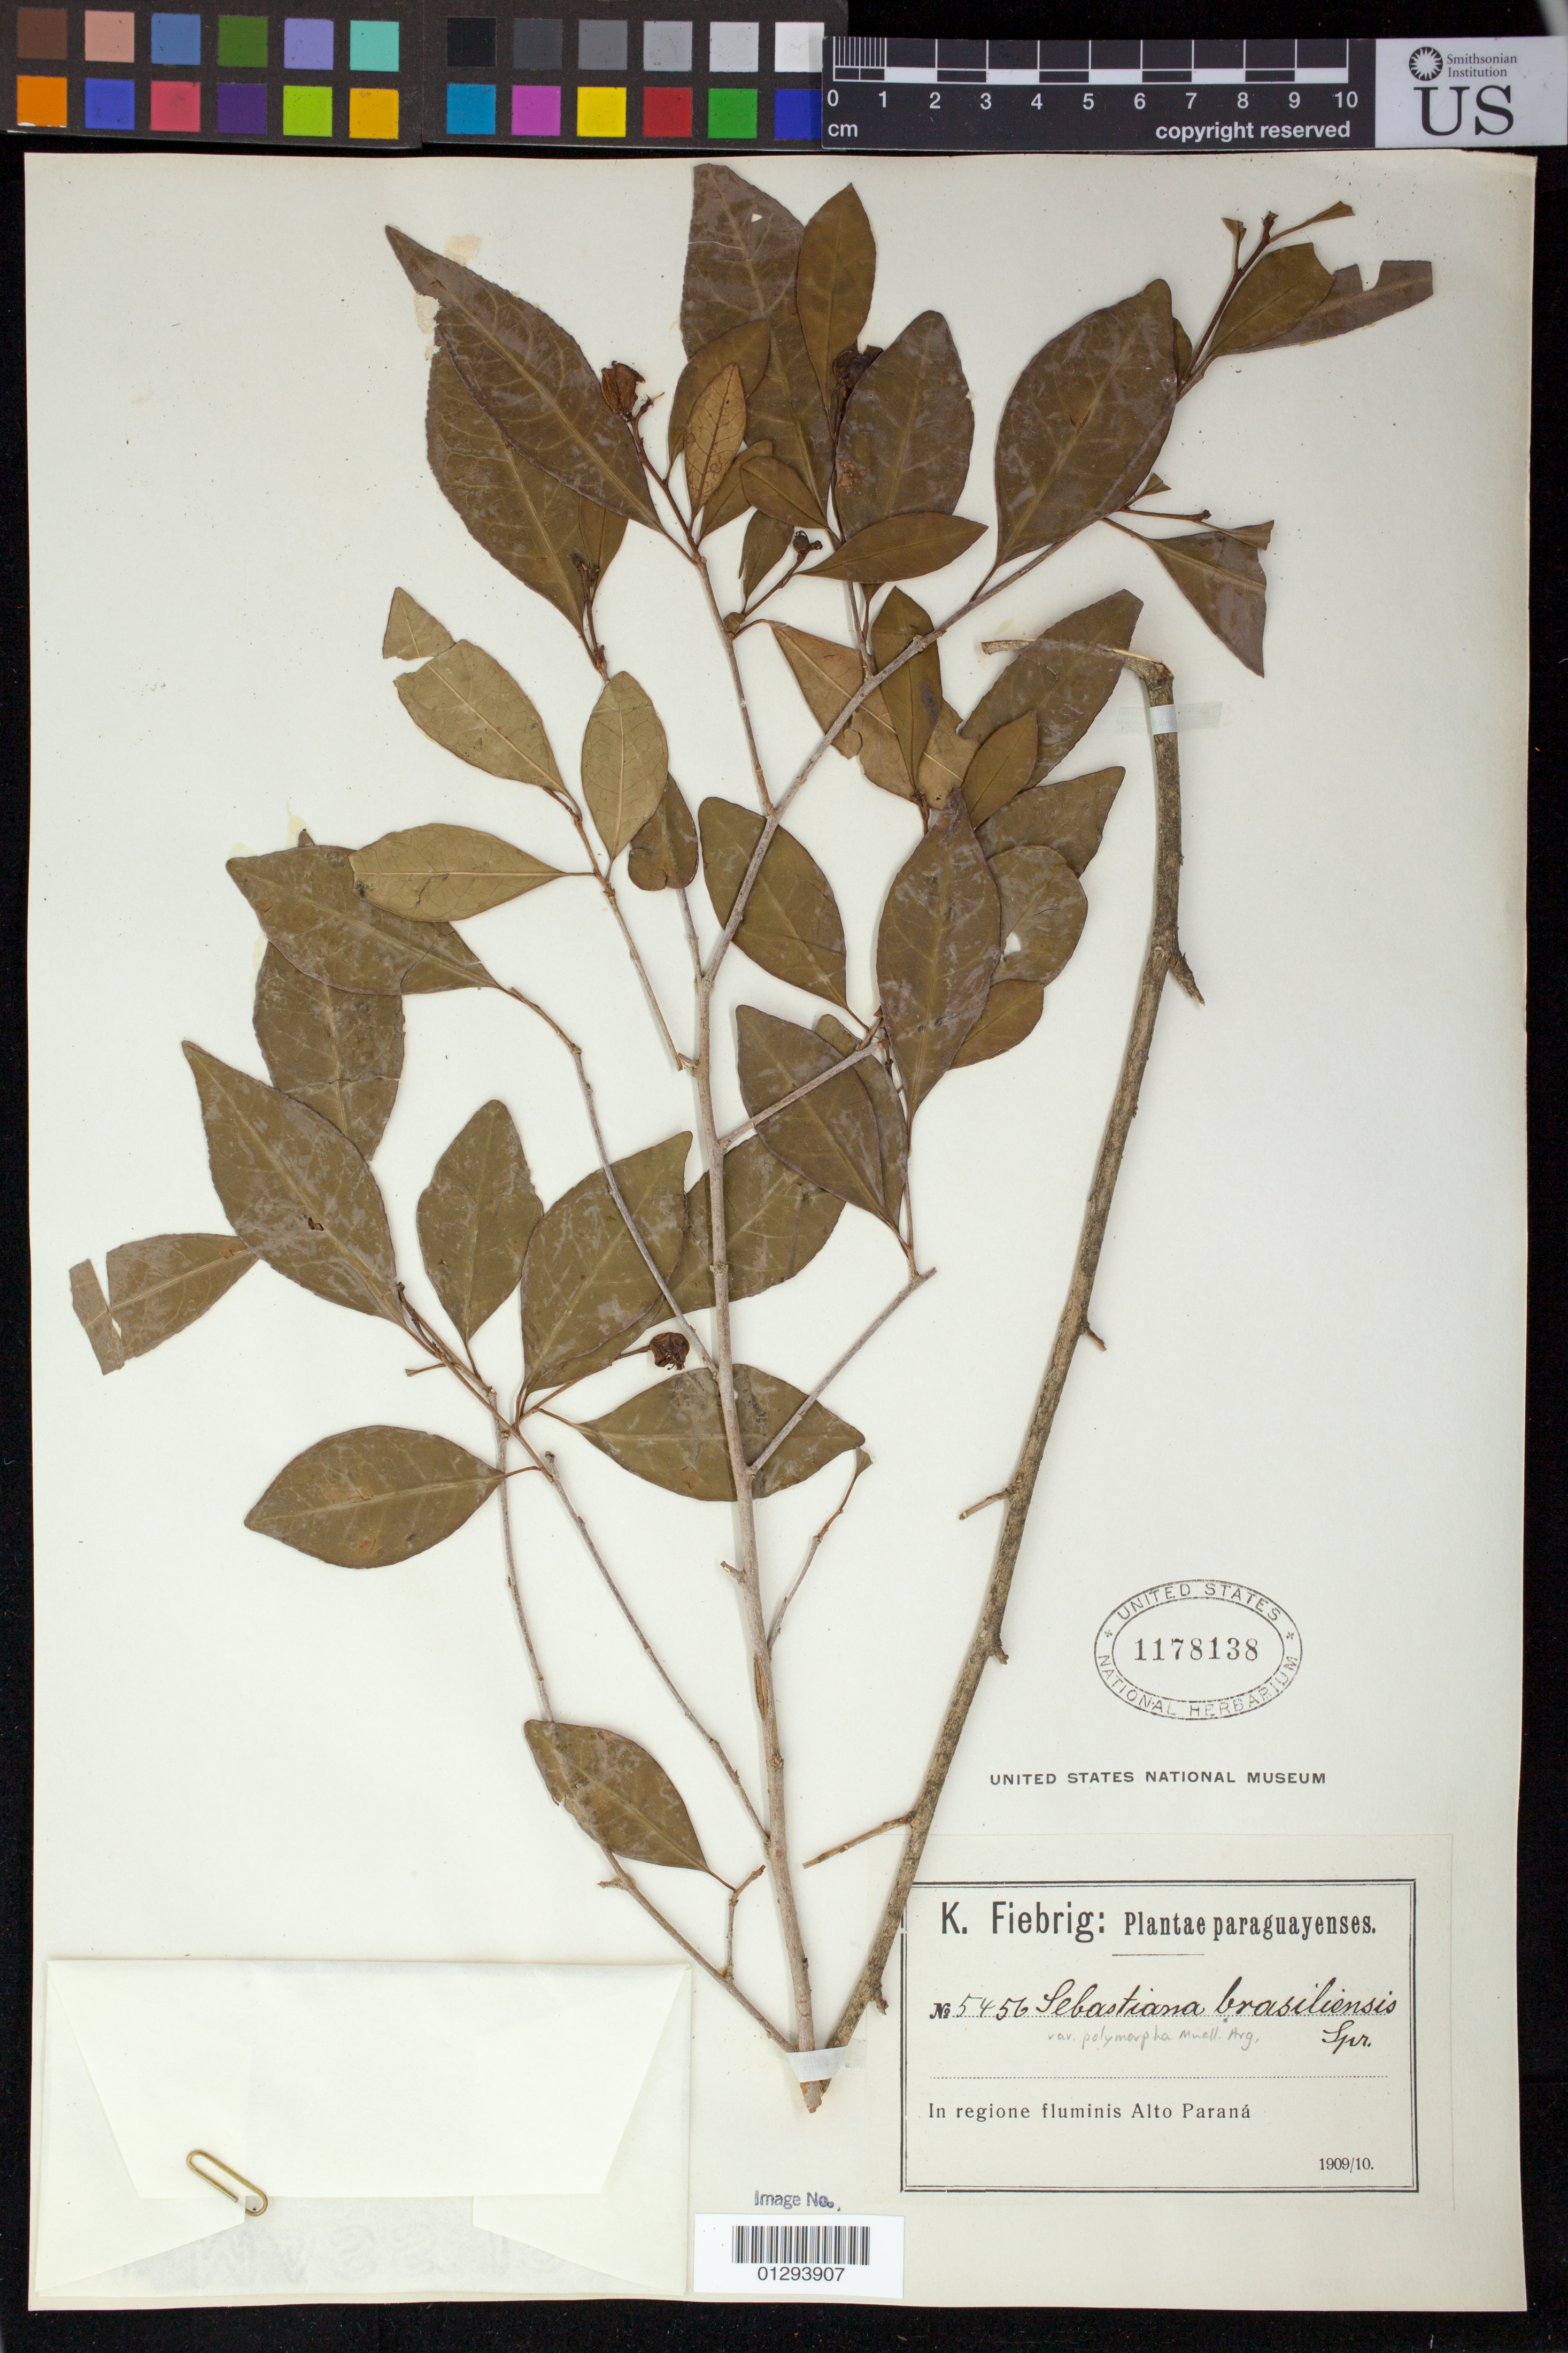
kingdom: Plantae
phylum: Tracheophyta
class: Magnoliopsida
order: Malpighiales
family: Euphorbiaceae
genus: Sebastiania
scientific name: Sebastiania brasiliensis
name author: Spreng.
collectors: K. Fiebrig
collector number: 5456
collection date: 1909/1910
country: Paraguay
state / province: Alto Paraná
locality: in regione fluminis Alto Parana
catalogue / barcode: US 1178138